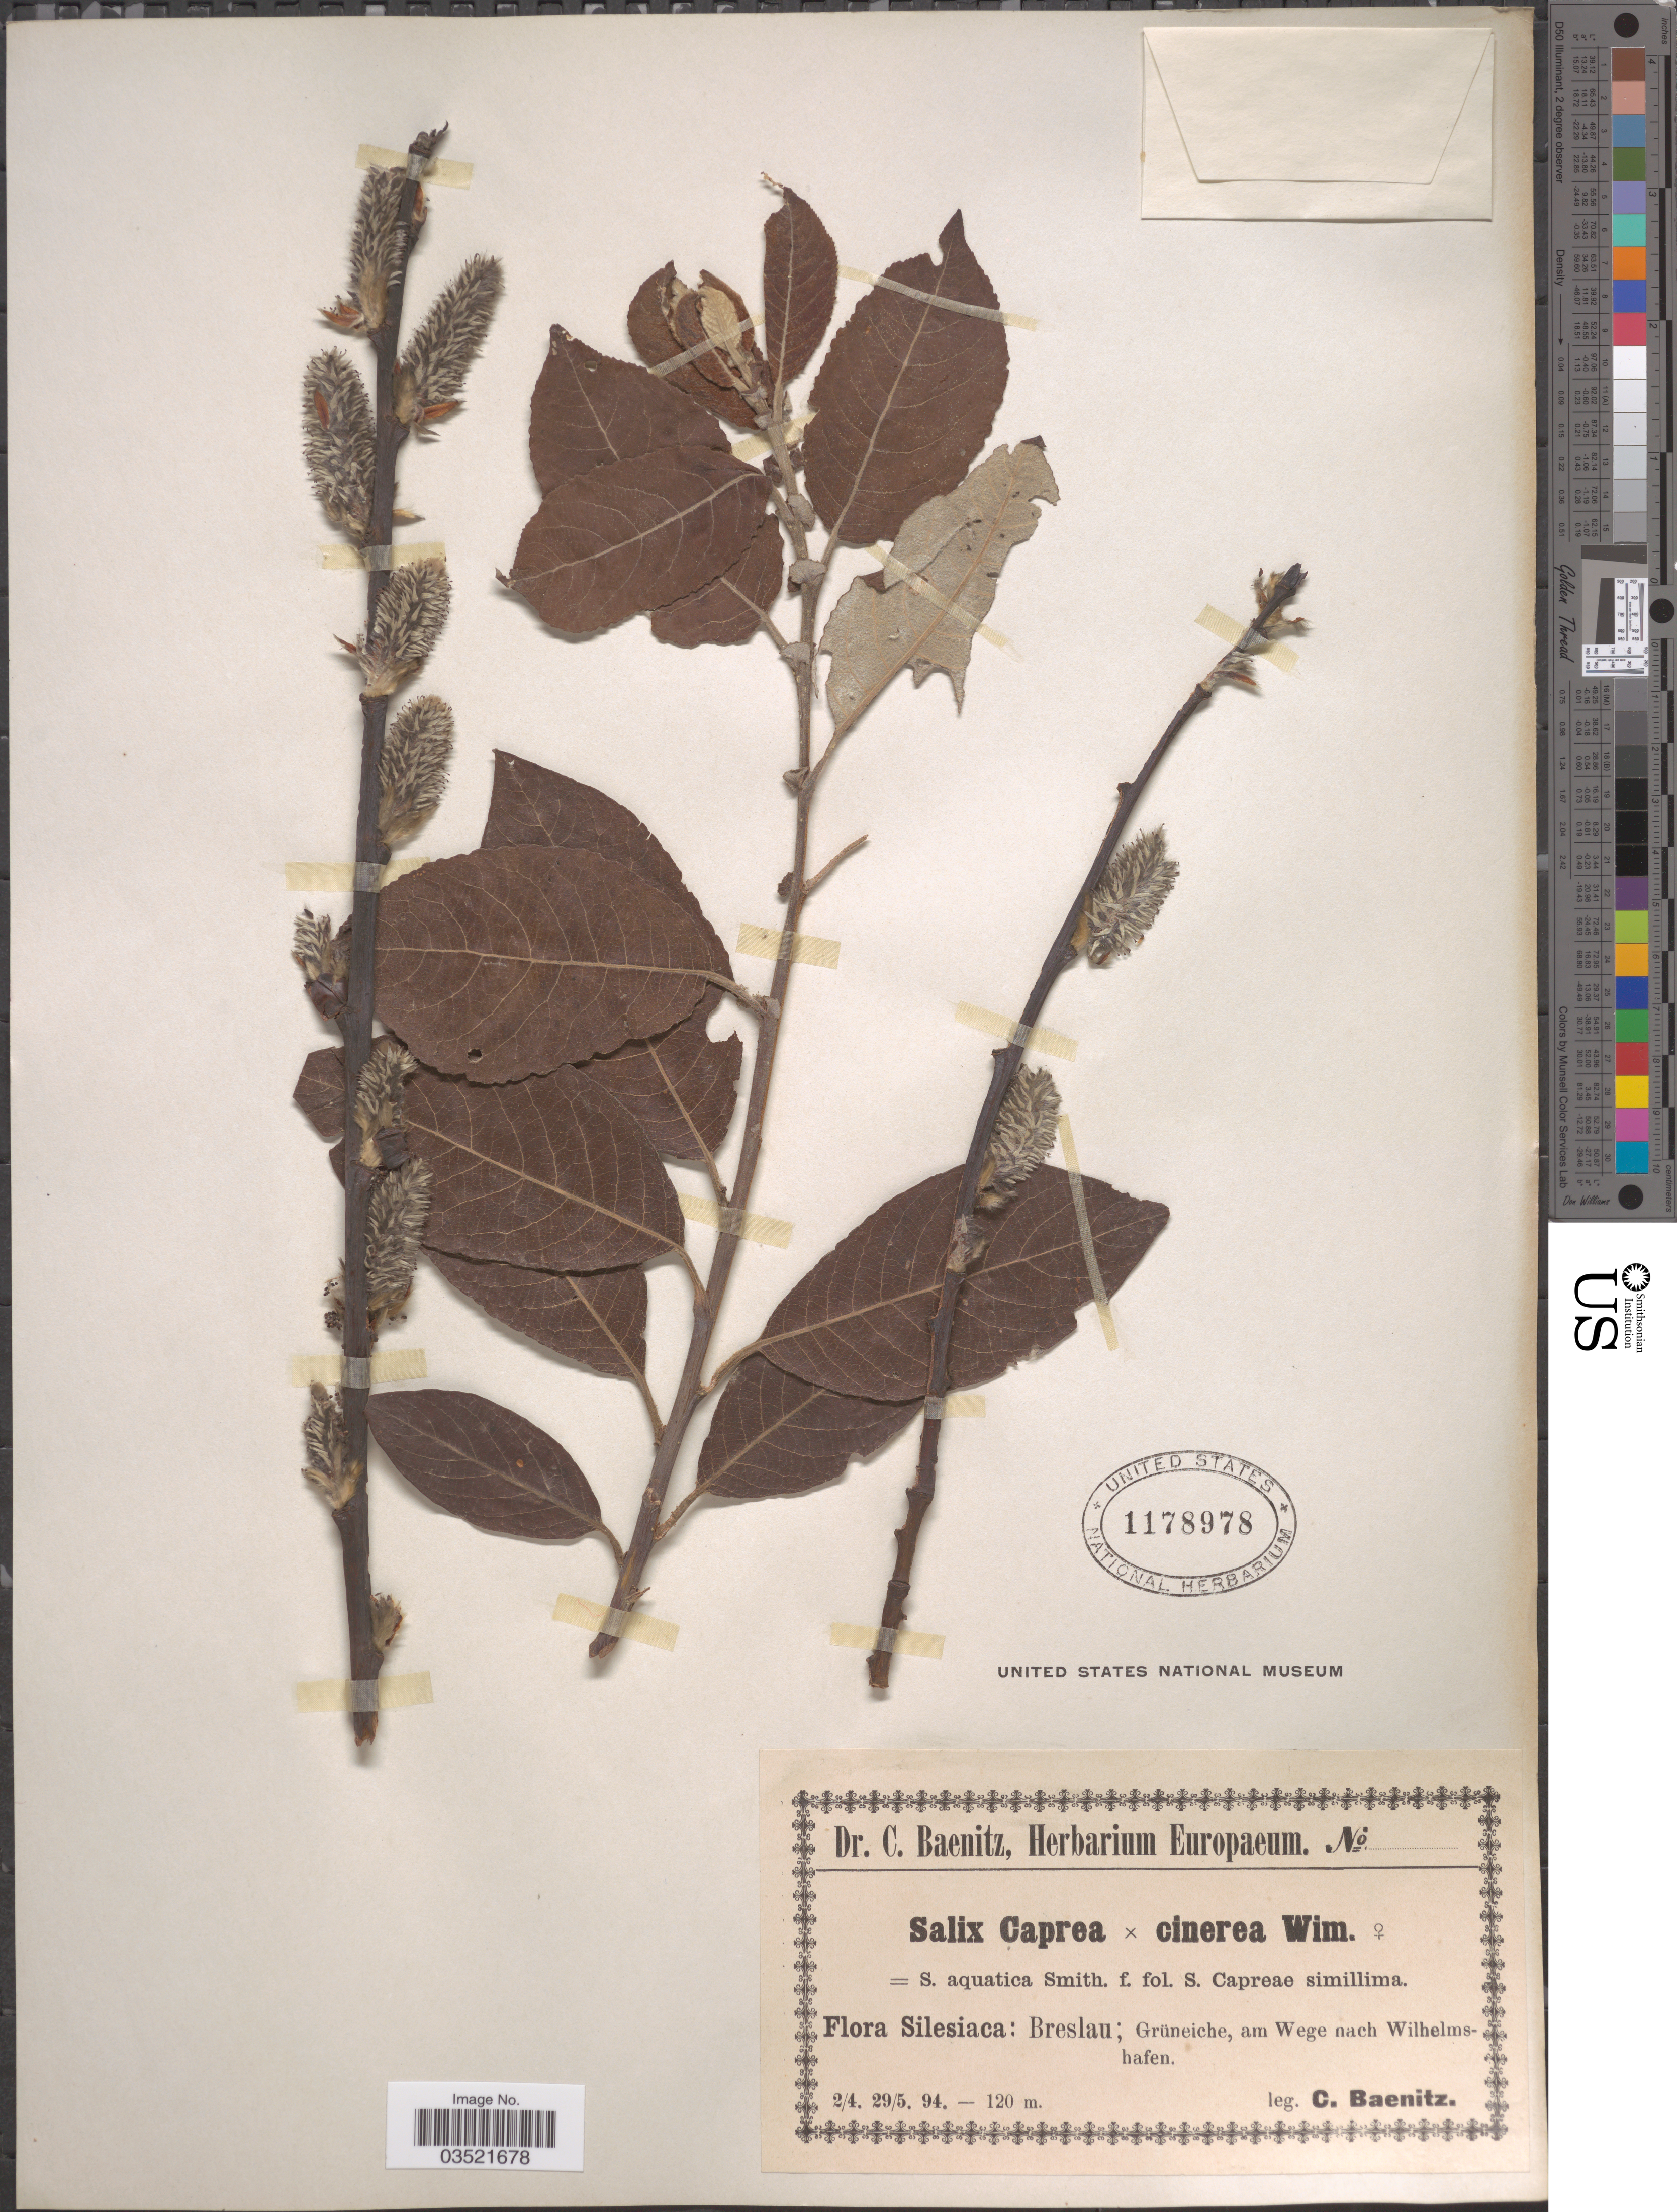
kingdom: Plantae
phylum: Tracheophyta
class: Magnoliopsida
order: Malpighiales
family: Salicaceae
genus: Salix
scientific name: Salix caprea x S. cinerea L.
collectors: C. G. Baenitz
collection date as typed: Transcribed d/m/y: 2/4/94 to 29/5/94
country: Poland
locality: Silesiaca: Breslau; Grüneiche, am Wege nach Wilhelmshafen.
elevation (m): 120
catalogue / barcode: US 1178978